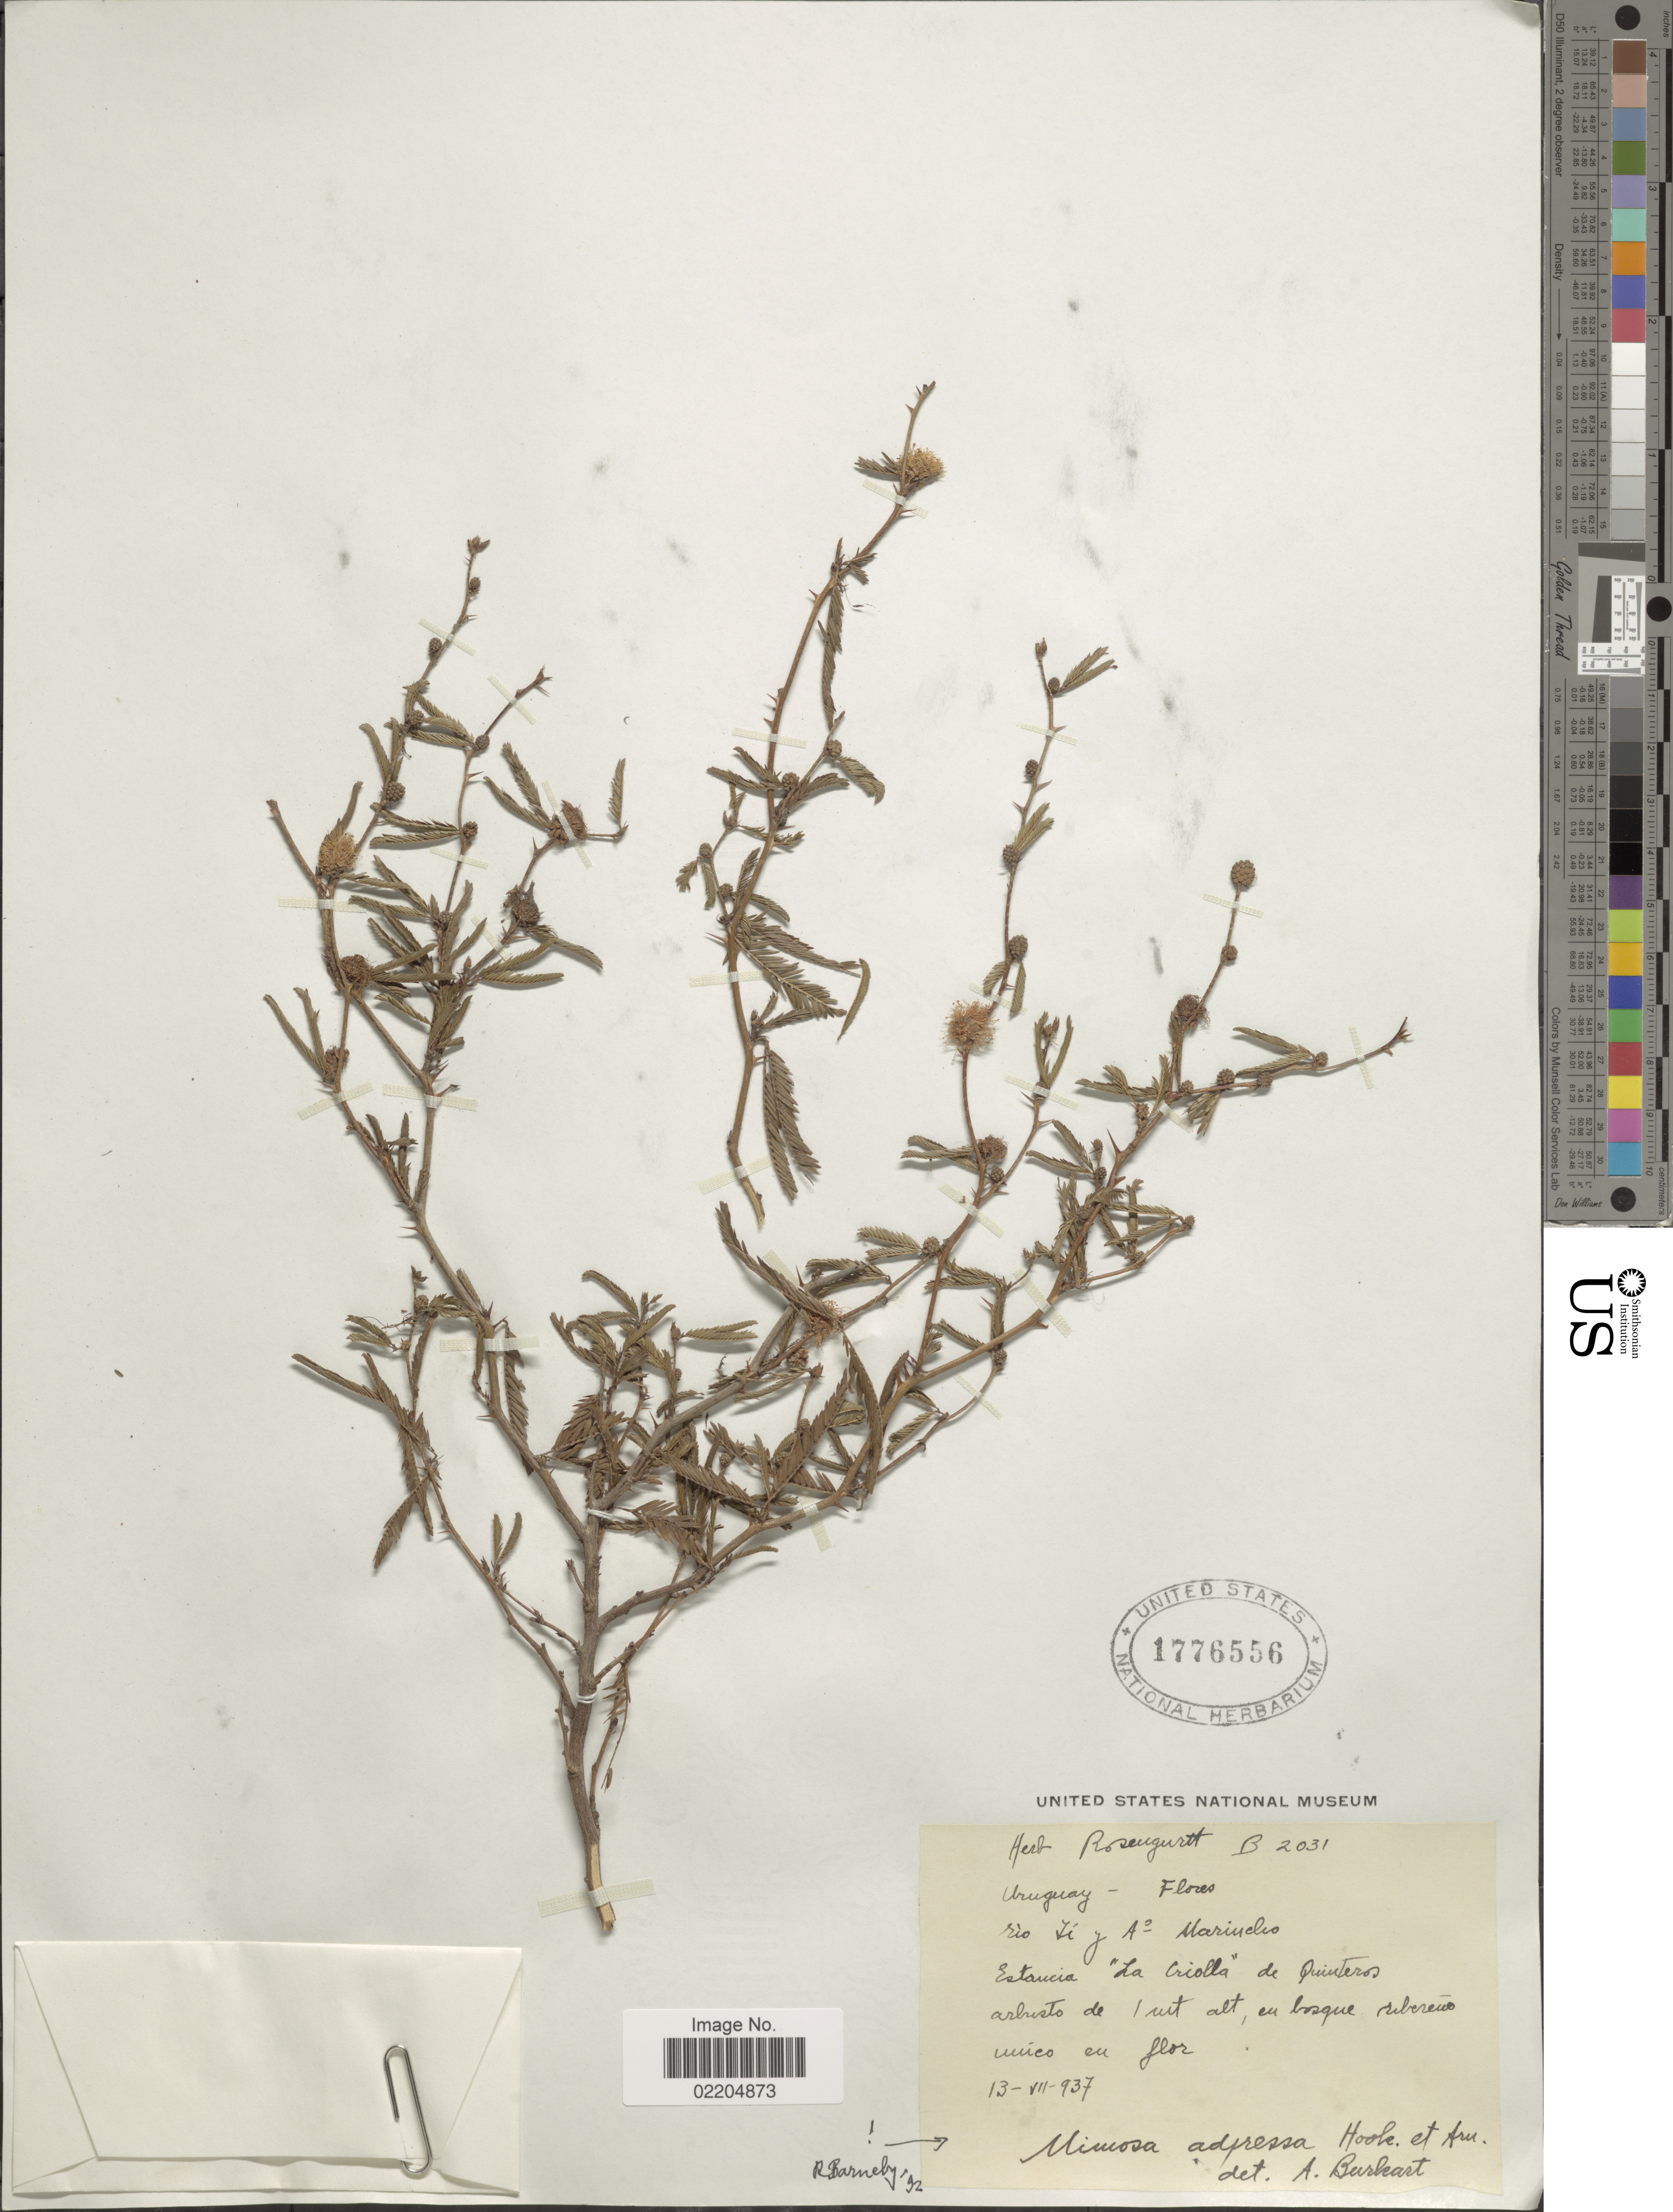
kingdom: Plantae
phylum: Tracheophyta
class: Magnoliopsida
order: Fabales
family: Fabaceae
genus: Mimosa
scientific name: Mimosa adpressa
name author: Hook. & Arn.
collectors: ex herb. Rosengurtt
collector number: B2031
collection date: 1937-07-13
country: Uruguay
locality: Estancia "La Criolla" de Quinteros arbusto de 1 uit alt, en bosque ribereno unico en flor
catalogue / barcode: US 1776556